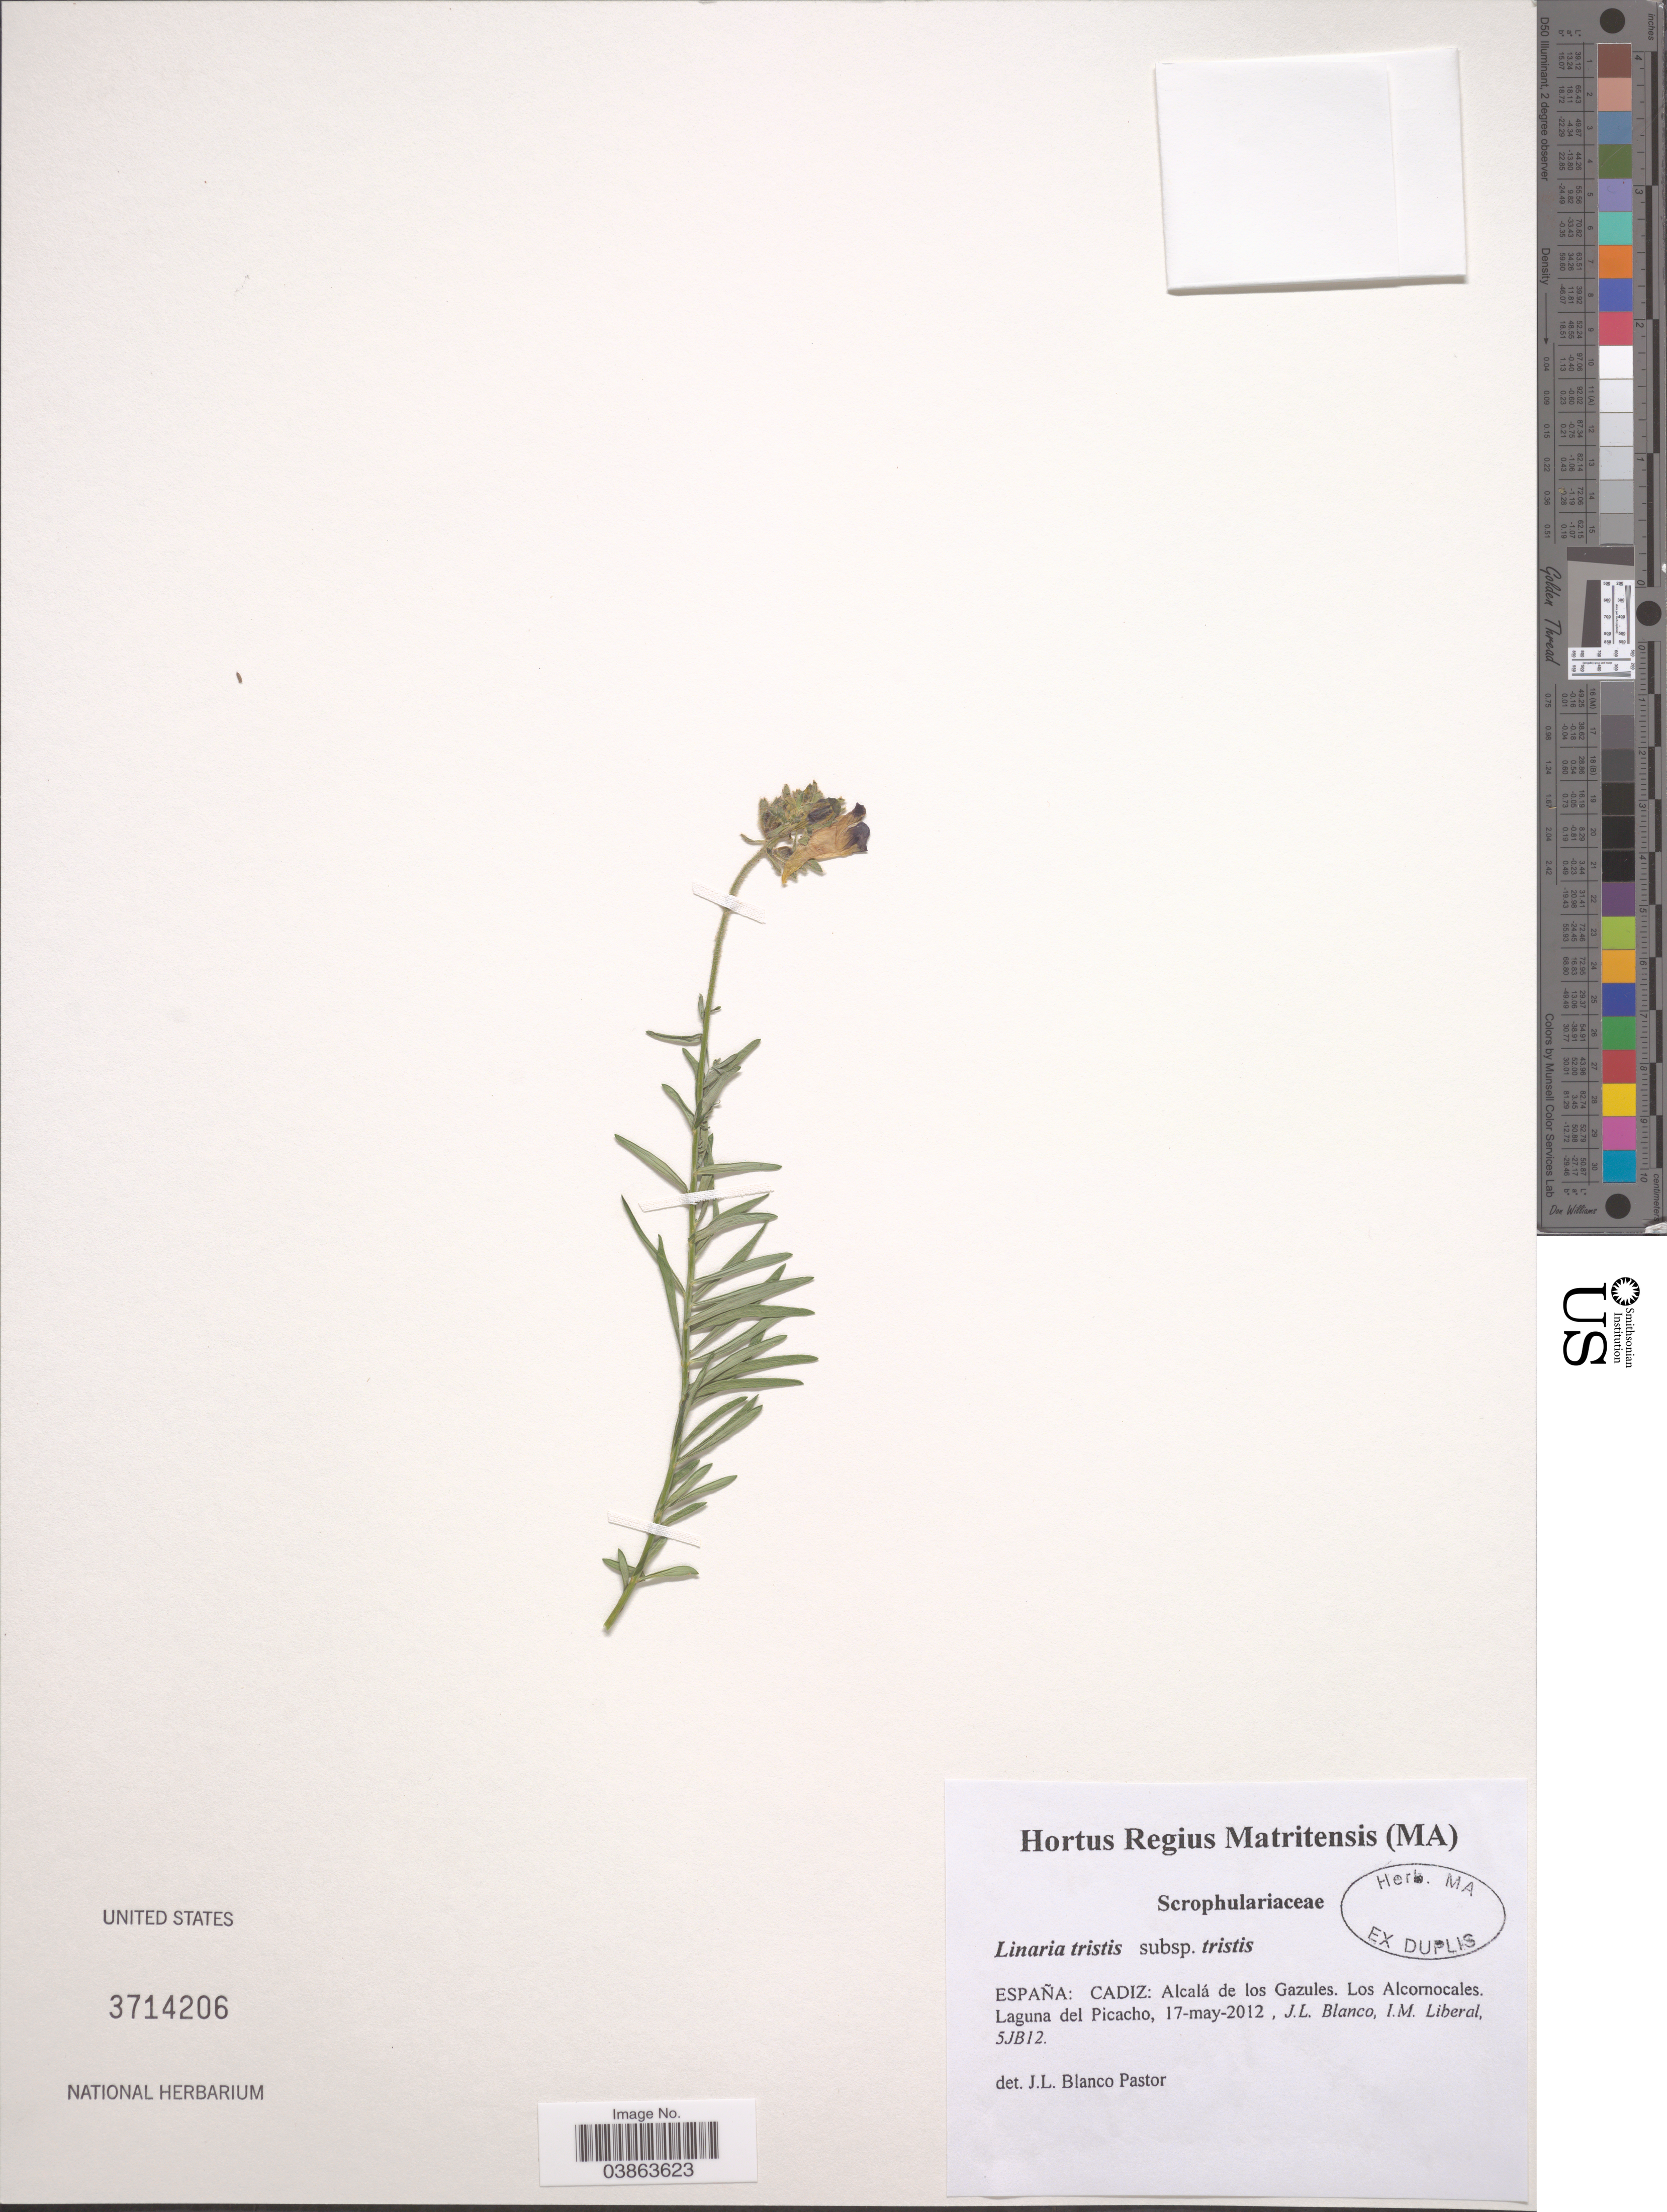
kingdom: Plantae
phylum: Tracheophyta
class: Magnoliopsida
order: Lamiales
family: Plantaginaceae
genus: Linaria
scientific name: Linaria tristis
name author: (L.) Mill.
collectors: J. Blanco & I. Liberal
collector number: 5JB12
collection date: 2012-05-17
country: Spain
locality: España: Cadiz: Alcalá de los Gazules. Los Alcornocales. Laguna del Picacho.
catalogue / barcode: US 3714206